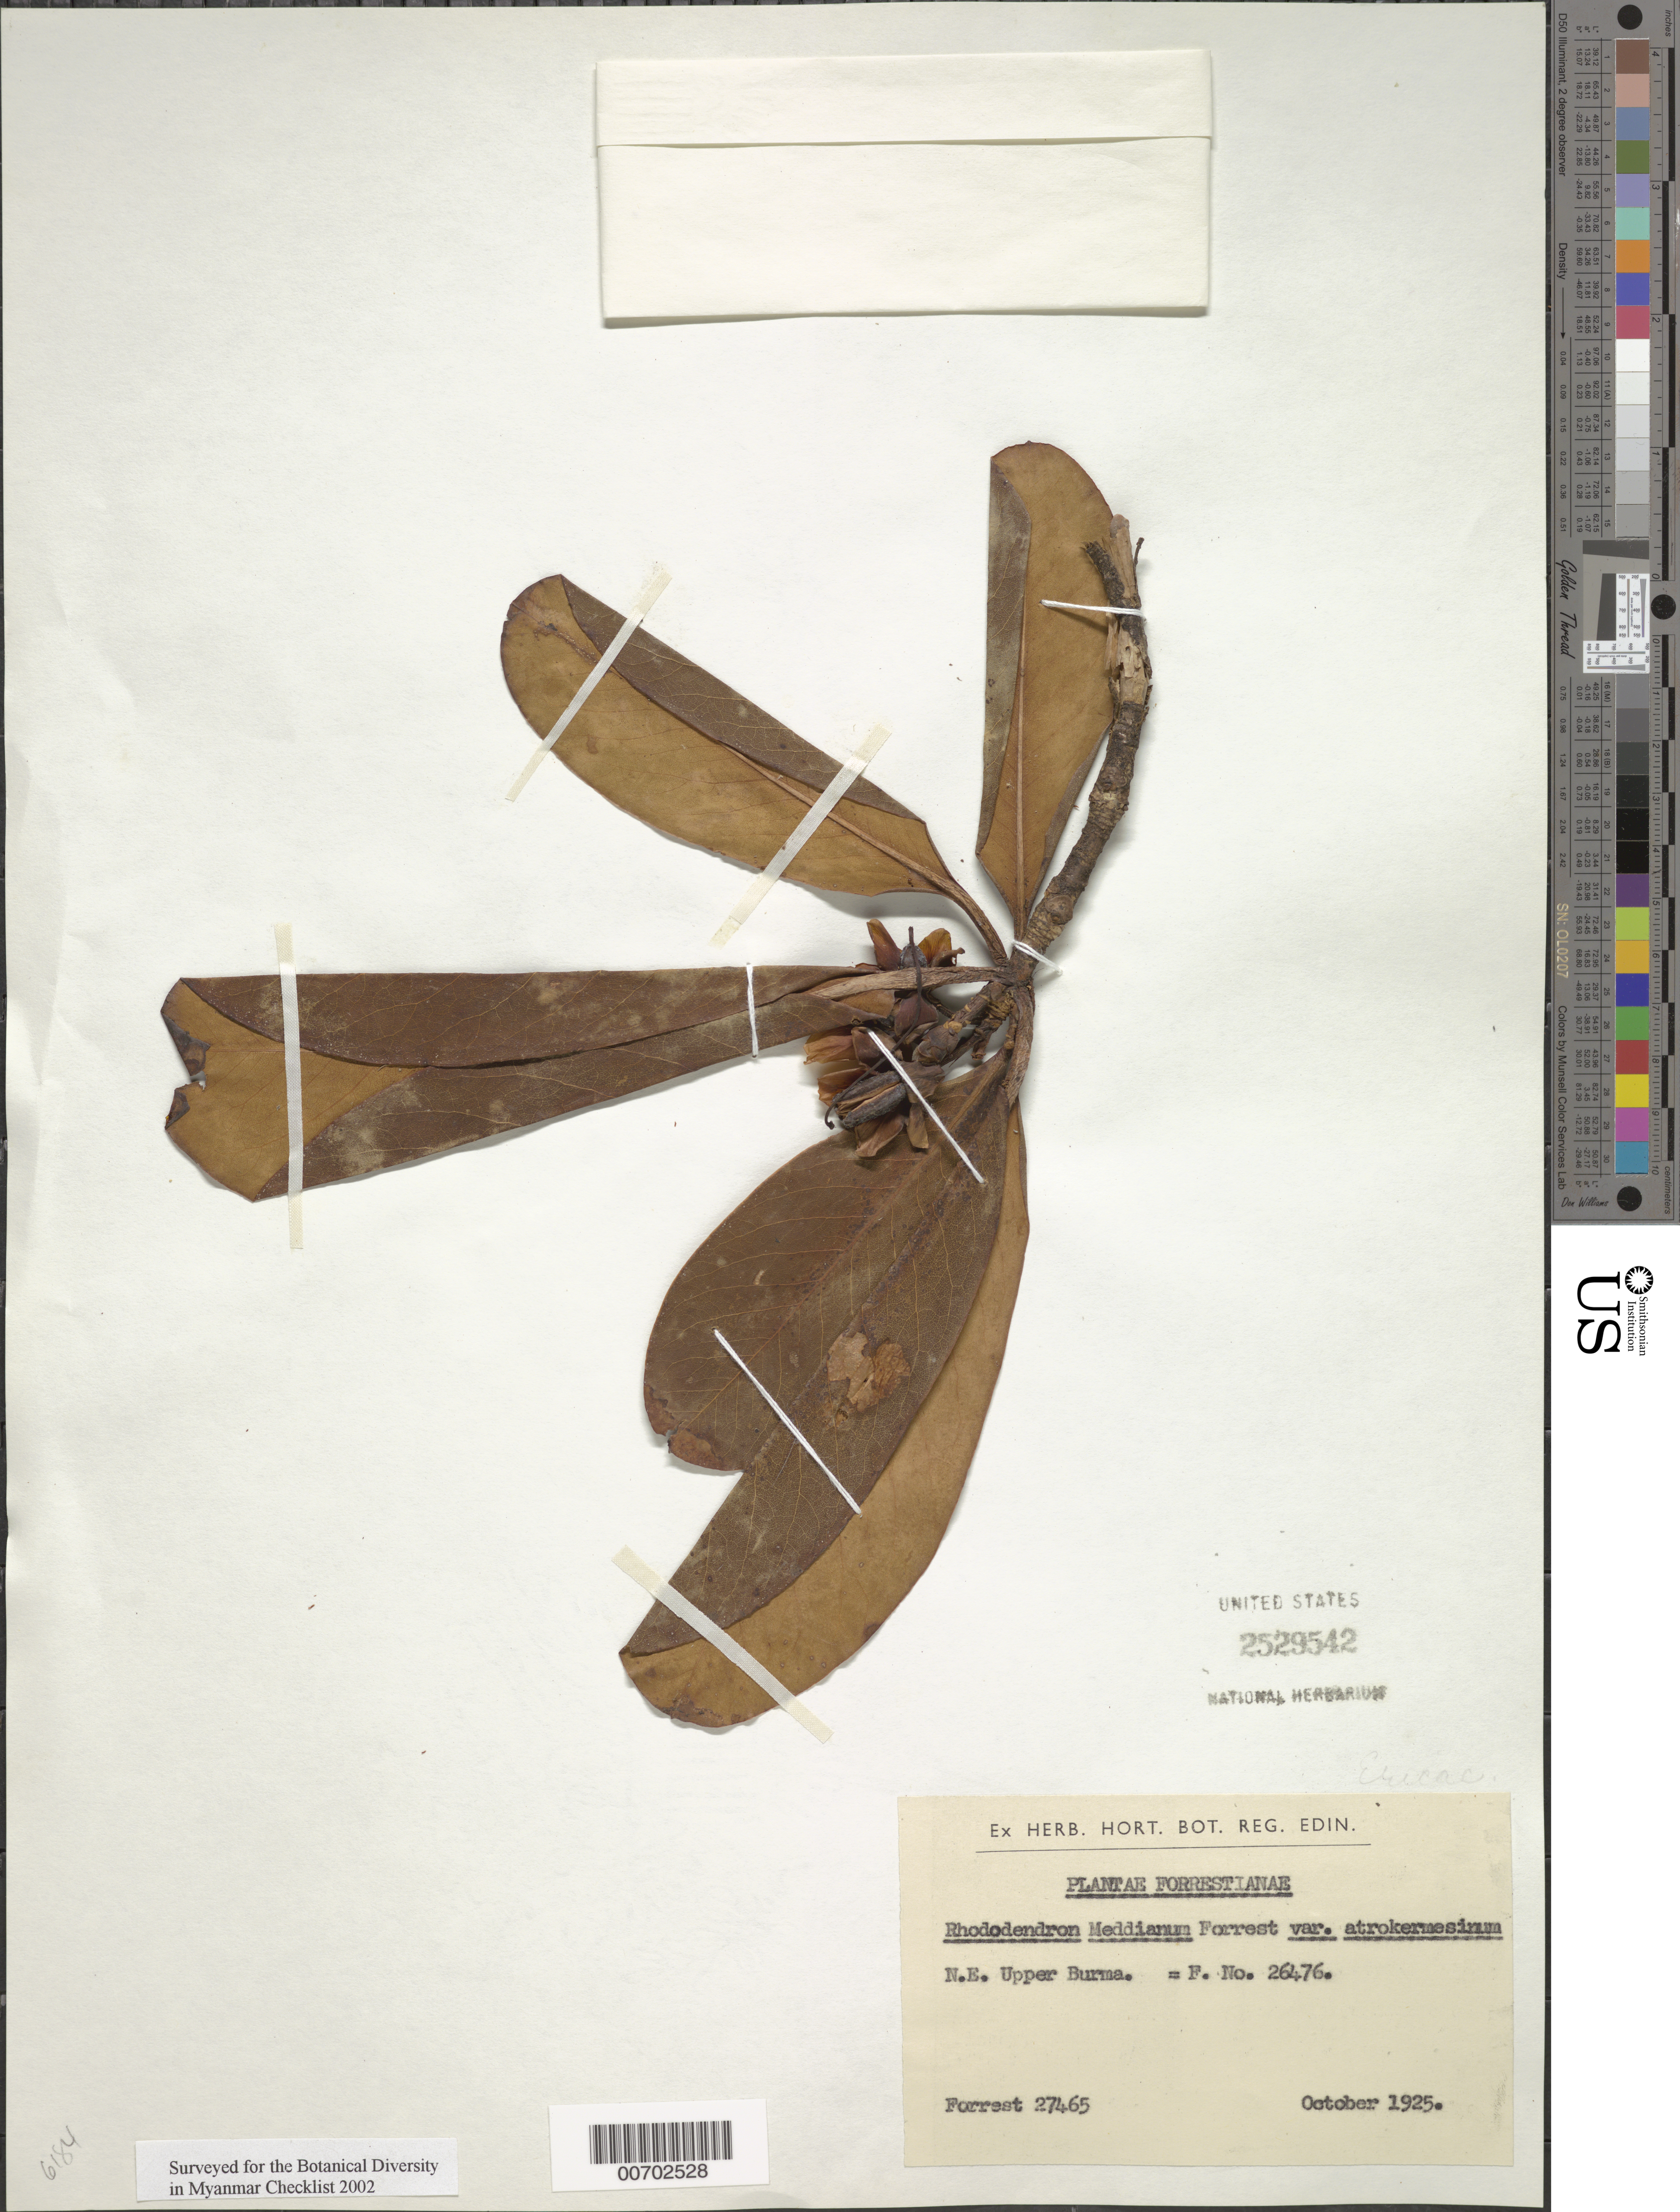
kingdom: Plantae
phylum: Tracheophyta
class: Magnoliopsida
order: Ericales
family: Ericaceae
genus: Rhododendron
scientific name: Rhododendron meddianum var. atrokermesinum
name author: Tagg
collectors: G. Forrest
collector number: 27465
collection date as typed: Oct 1925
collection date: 1925-10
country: Myanmar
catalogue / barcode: US 2529542